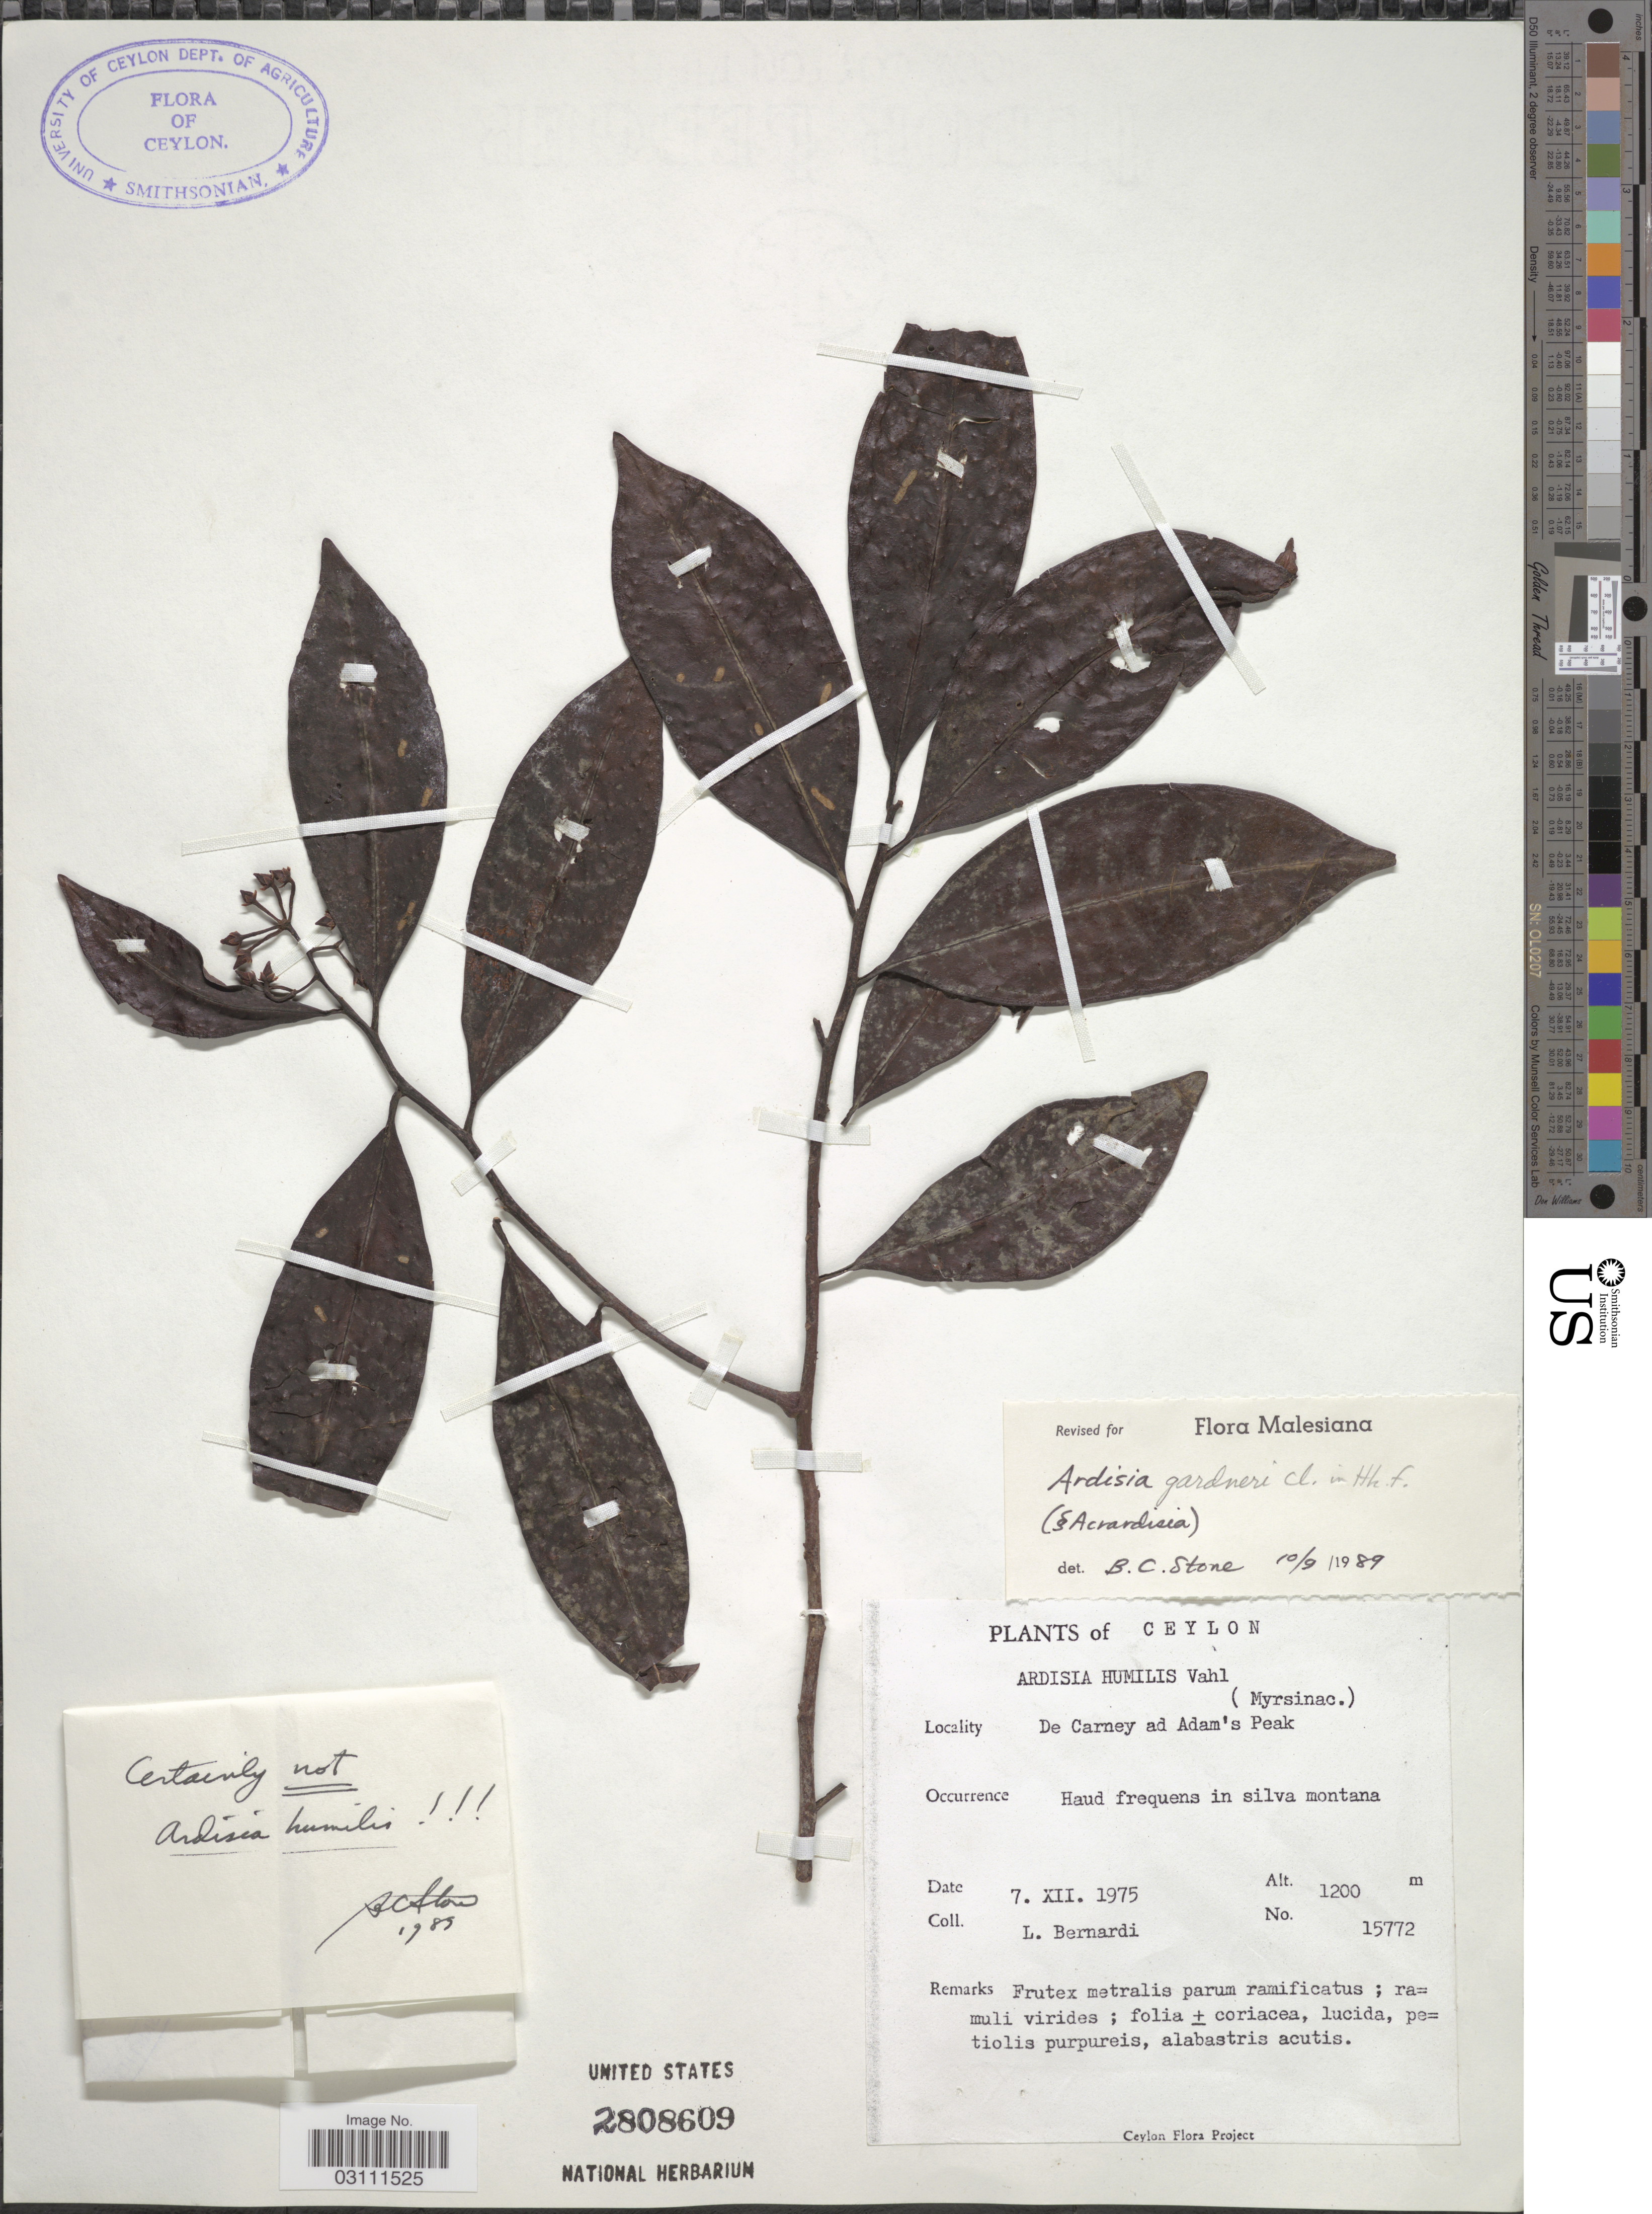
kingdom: Plantae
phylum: Tracheophyta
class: Magnoliopsida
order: Ericales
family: Primulaceae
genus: Ardisia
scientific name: Ardisia gardneri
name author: C.B. Clarke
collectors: L. Bernardi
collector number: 15772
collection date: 1975-12-07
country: Sri Lanka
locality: Ceylon, De Carney ad Adam's Peak.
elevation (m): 1200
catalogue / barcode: US 2808609